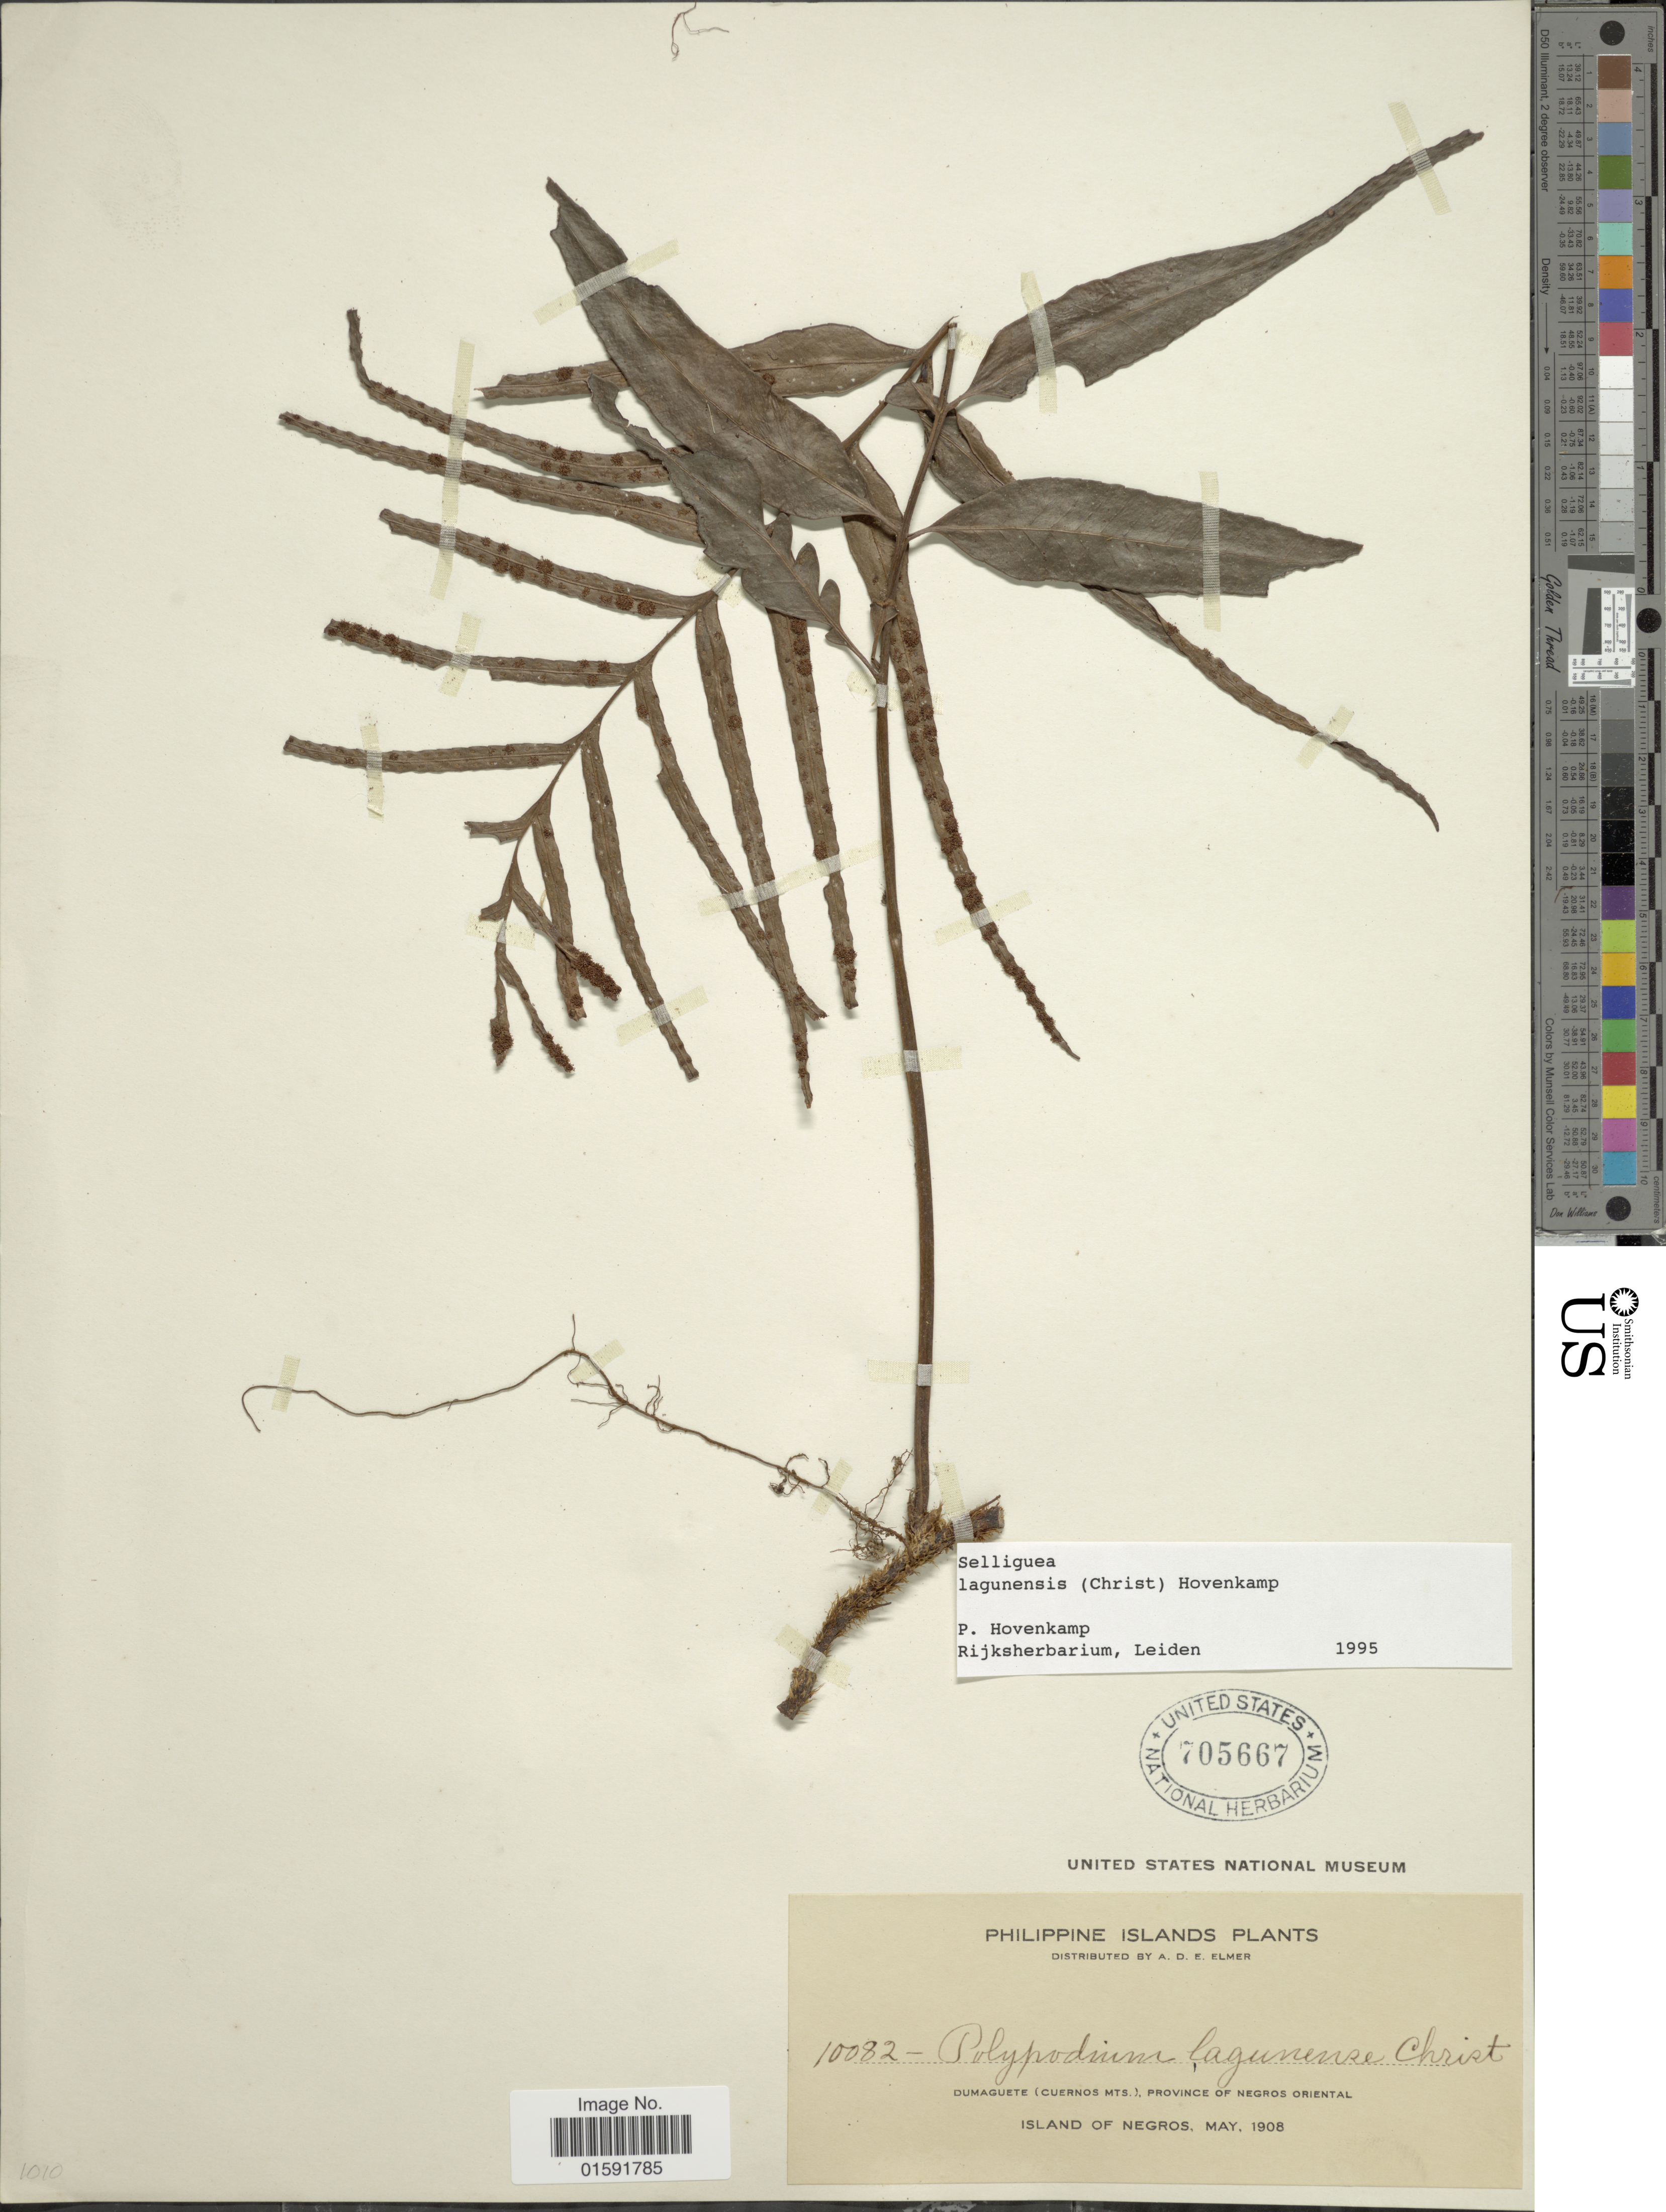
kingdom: Plantae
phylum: Tracheophyta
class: Polypodiopsida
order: Polypodiales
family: Polypodiaceae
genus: Selliguea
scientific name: Selliguea lagunensis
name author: (Christ) Hovenkamp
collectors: A. D. E. Elmer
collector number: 10082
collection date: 1908-05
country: Philippines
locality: Dumaguete (Cuernos Mts), Province of Negros Oriental, Island of Negros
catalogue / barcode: US 705667